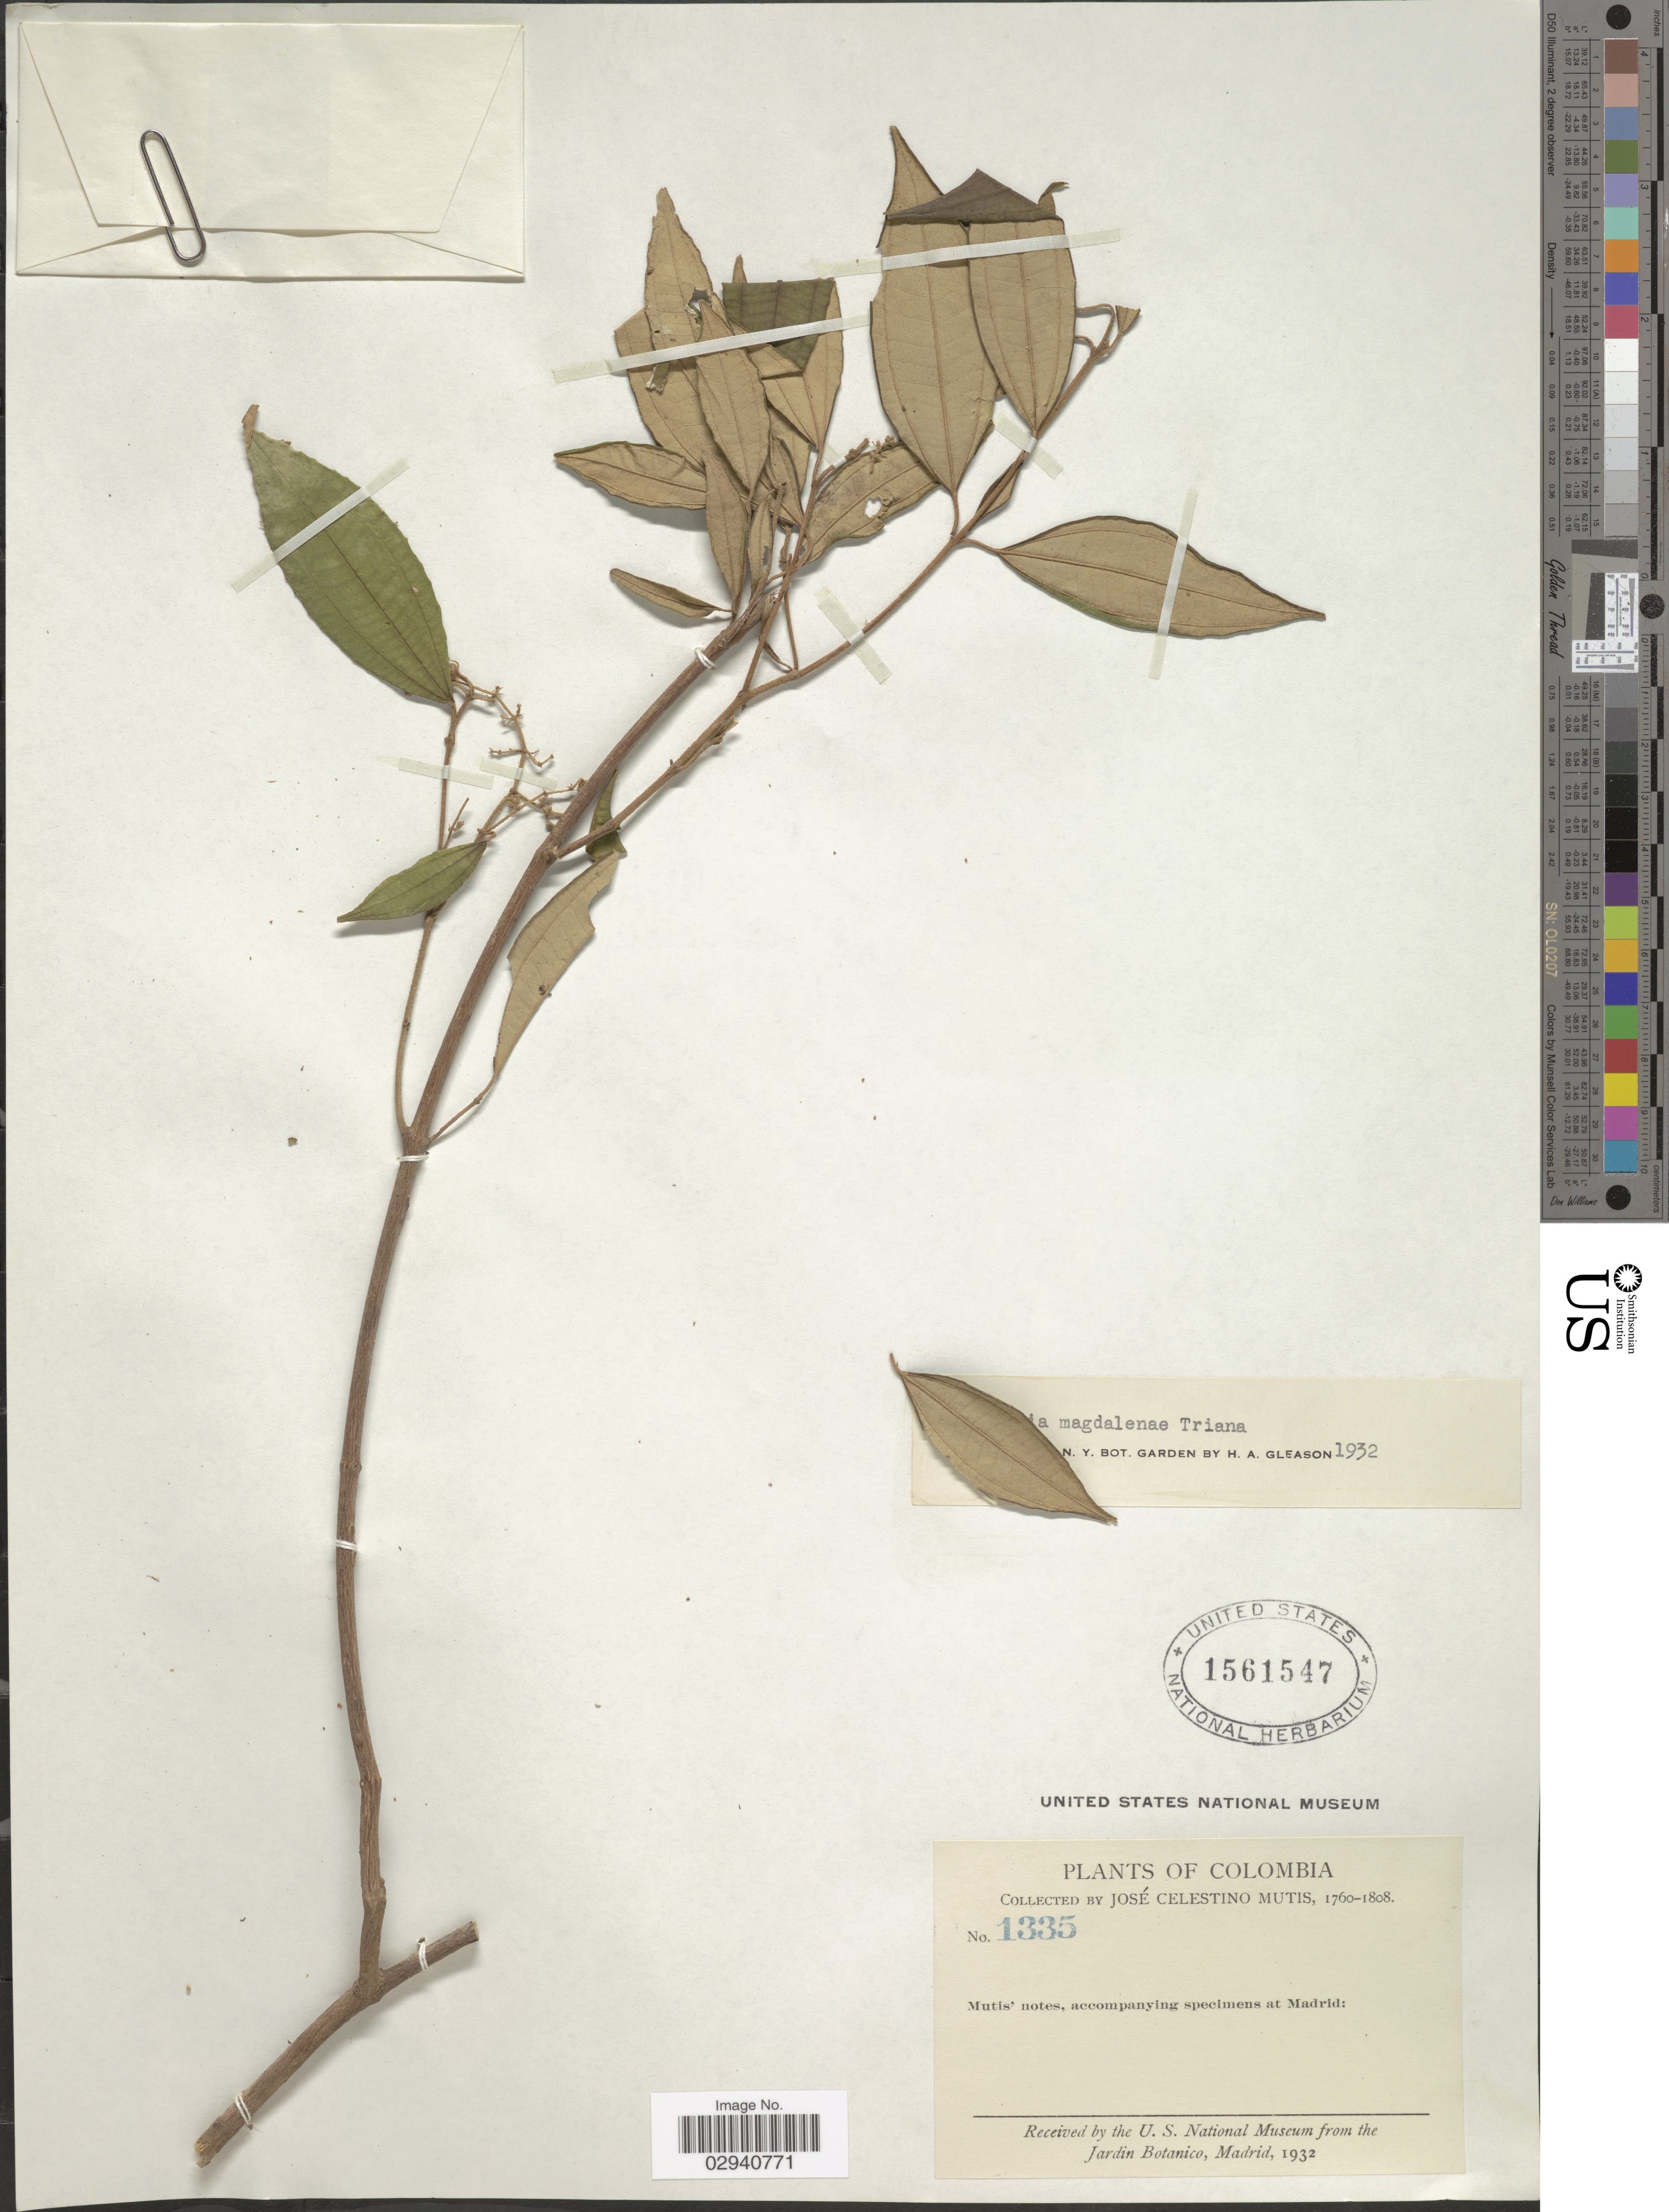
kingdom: Plantae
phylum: Tracheophyta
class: Magnoliopsida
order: Myrtales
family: Melastomataceae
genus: Miconia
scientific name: Miconia magdalenae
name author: Triana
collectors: J. C. B. Mutis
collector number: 1335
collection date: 1760/1808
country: Colombia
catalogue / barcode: US 1561547